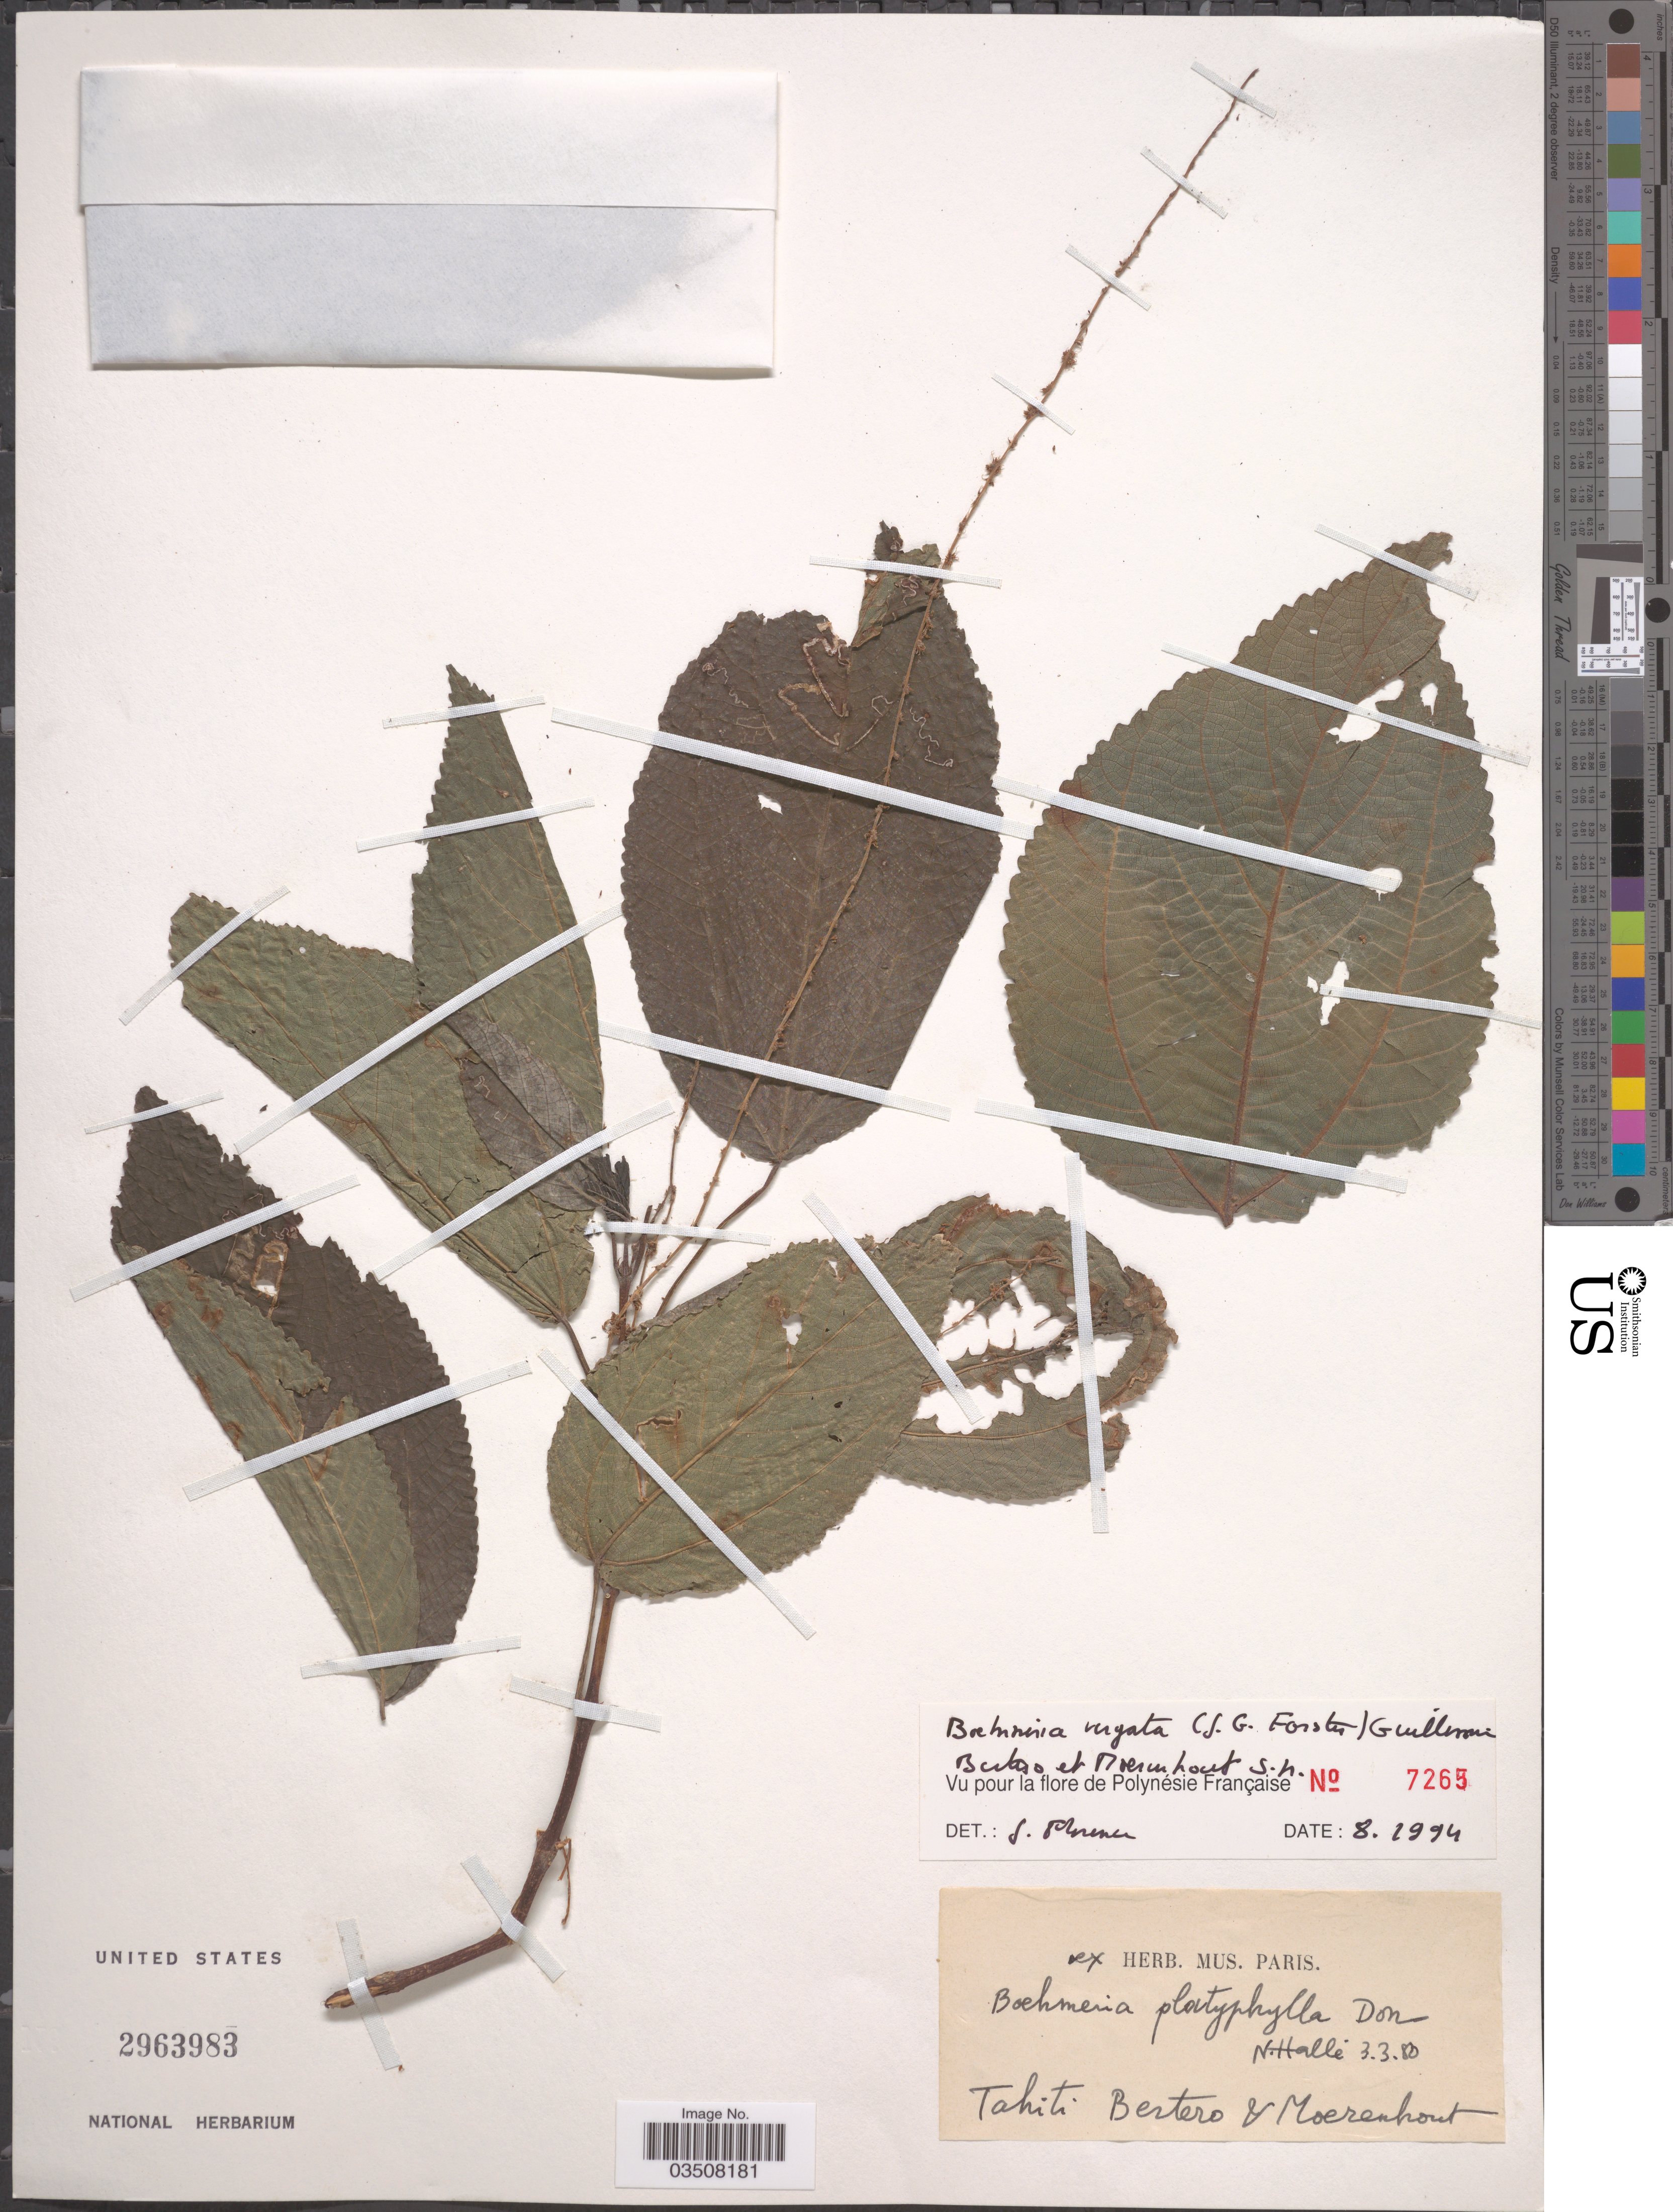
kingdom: Plantae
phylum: Tracheophyta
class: Magnoliopsida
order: Rosales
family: Urticaceae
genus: Boehmeria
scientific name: Boehmeria virgata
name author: (G. Forst.) Guill.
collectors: Bertero, -- & Moerenhout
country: French Polynesia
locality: Tahiti.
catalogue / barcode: US 2963983